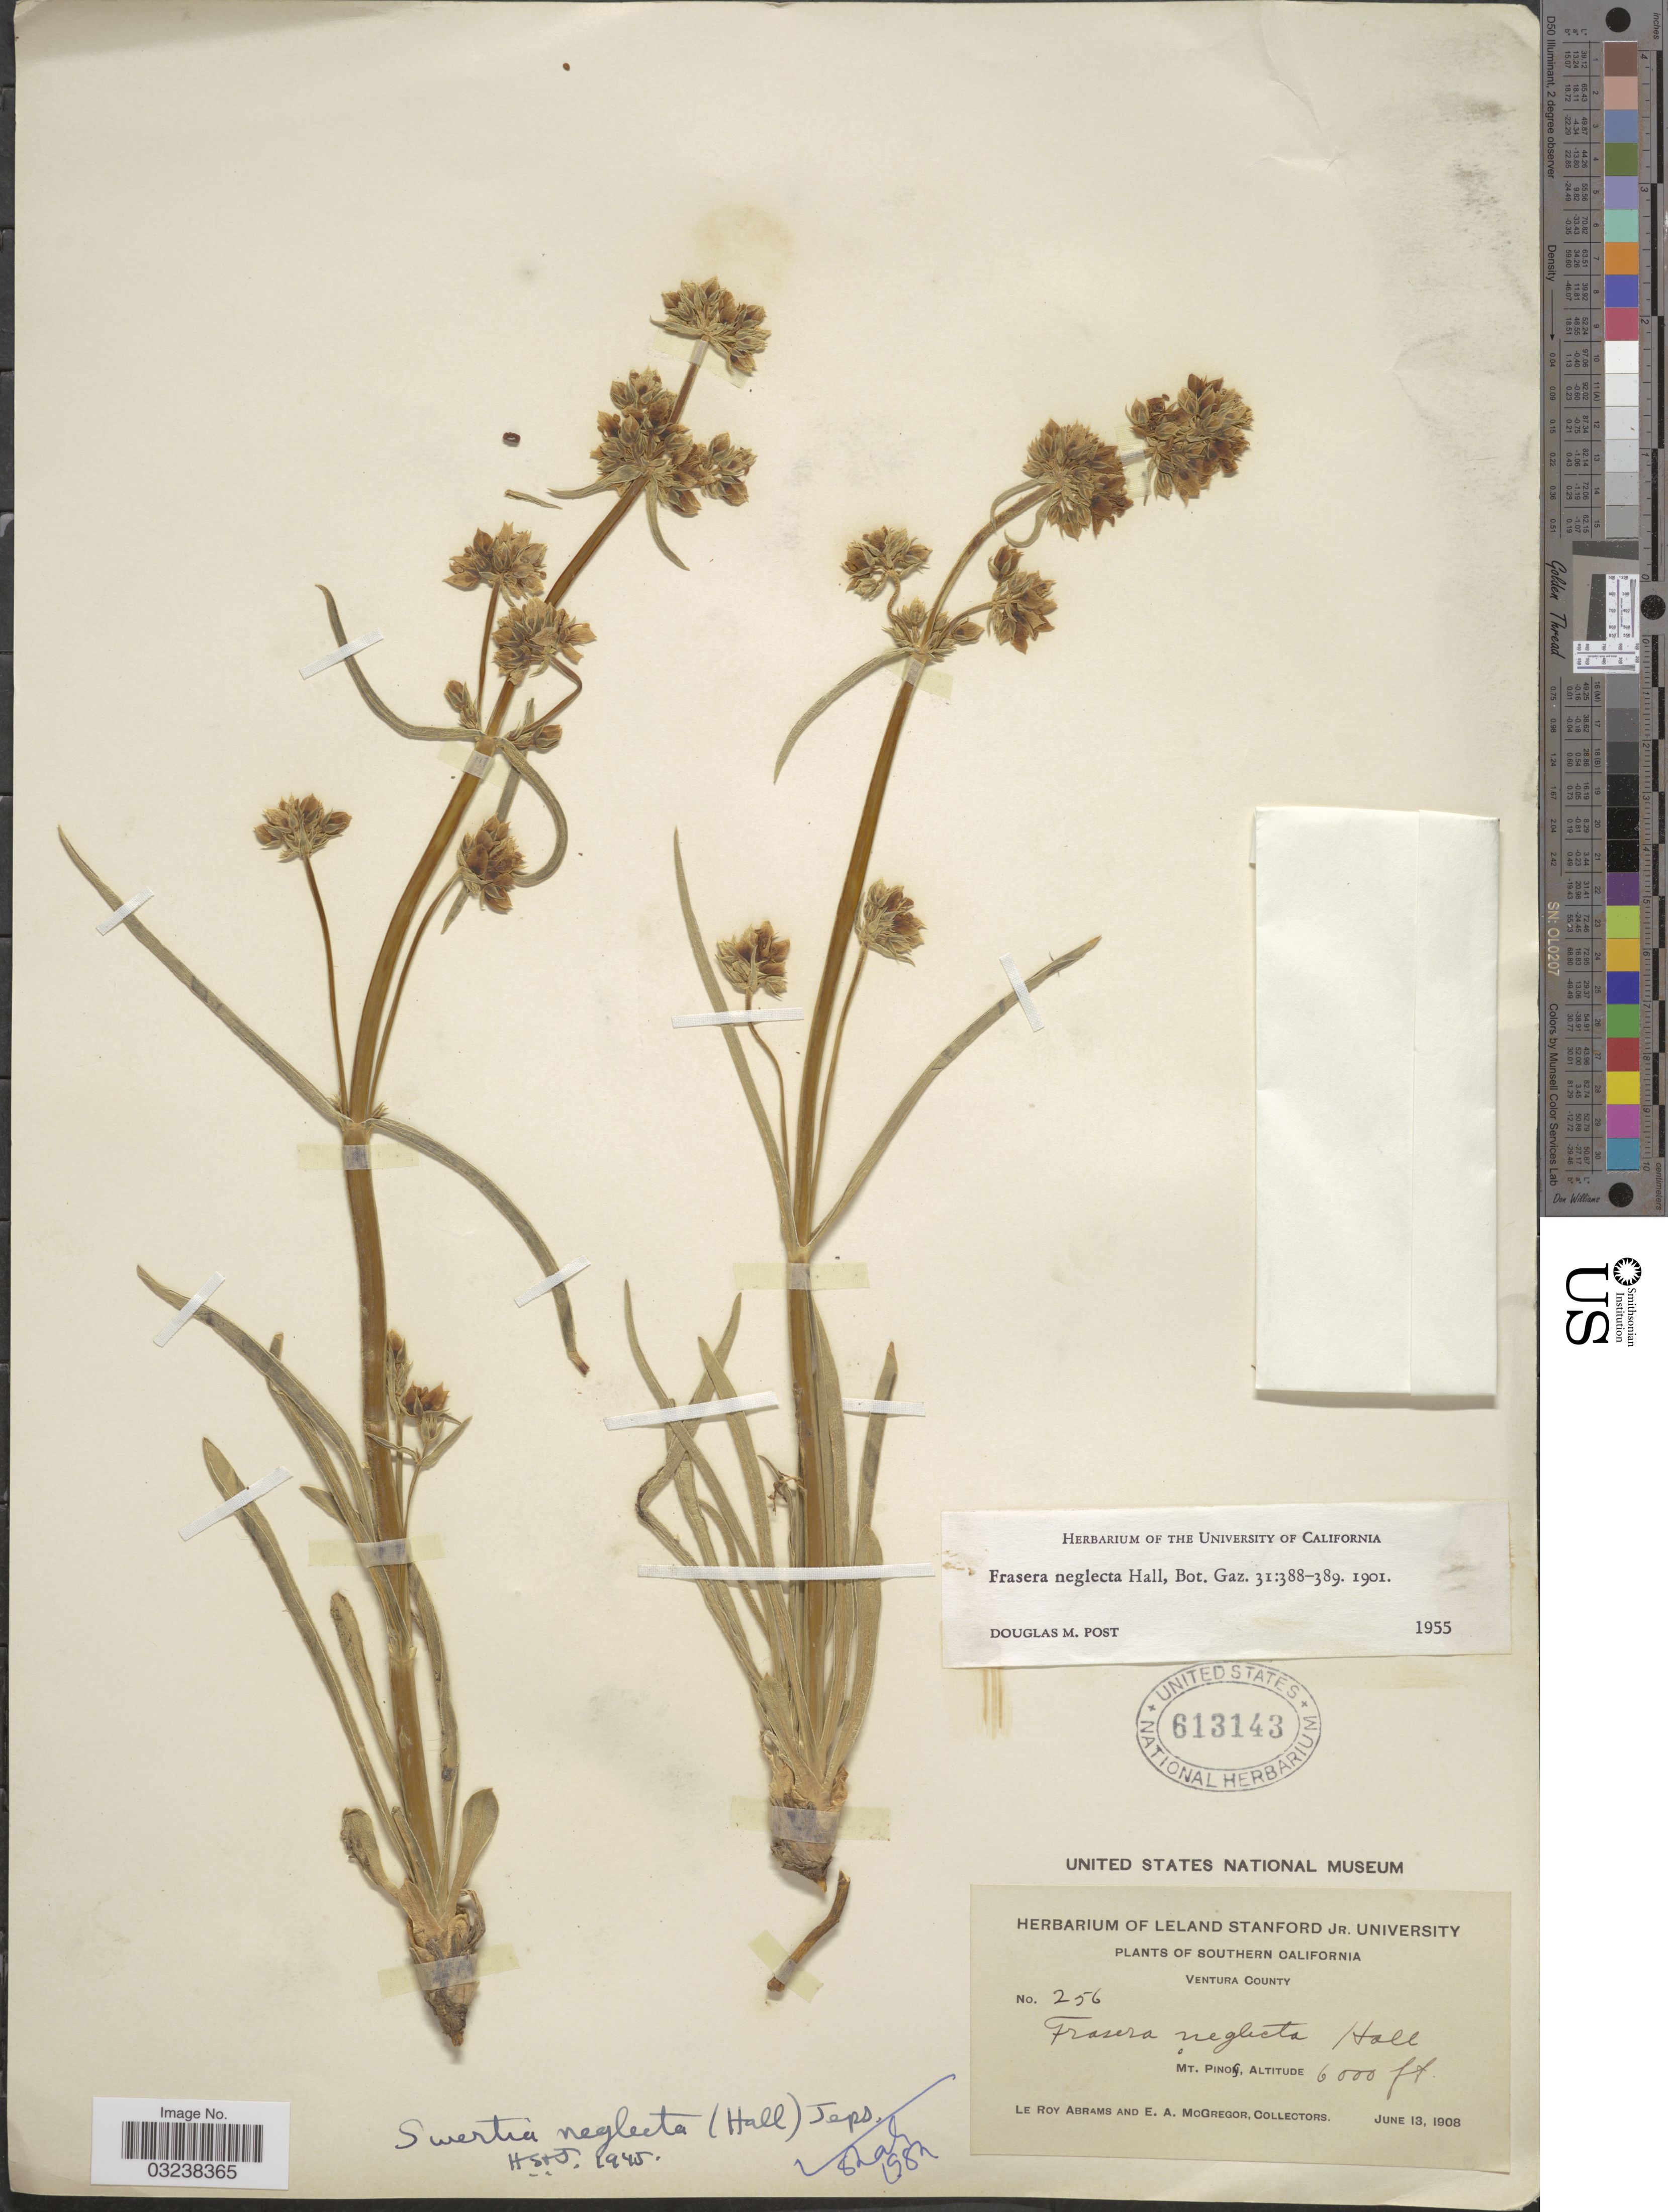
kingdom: Plantae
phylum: Tracheophyta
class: Magnoliopsida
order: Gentianales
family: Gentianaceae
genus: Swertia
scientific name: Swertia neglecta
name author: (H.M. Hall) Jeps.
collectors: L. Abrams & E. A. McGregor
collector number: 256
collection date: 1908-06-13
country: United States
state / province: California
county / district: Ventura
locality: Southern California. Ventura County. Mt. Pinos.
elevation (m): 1829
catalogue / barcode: US 613143